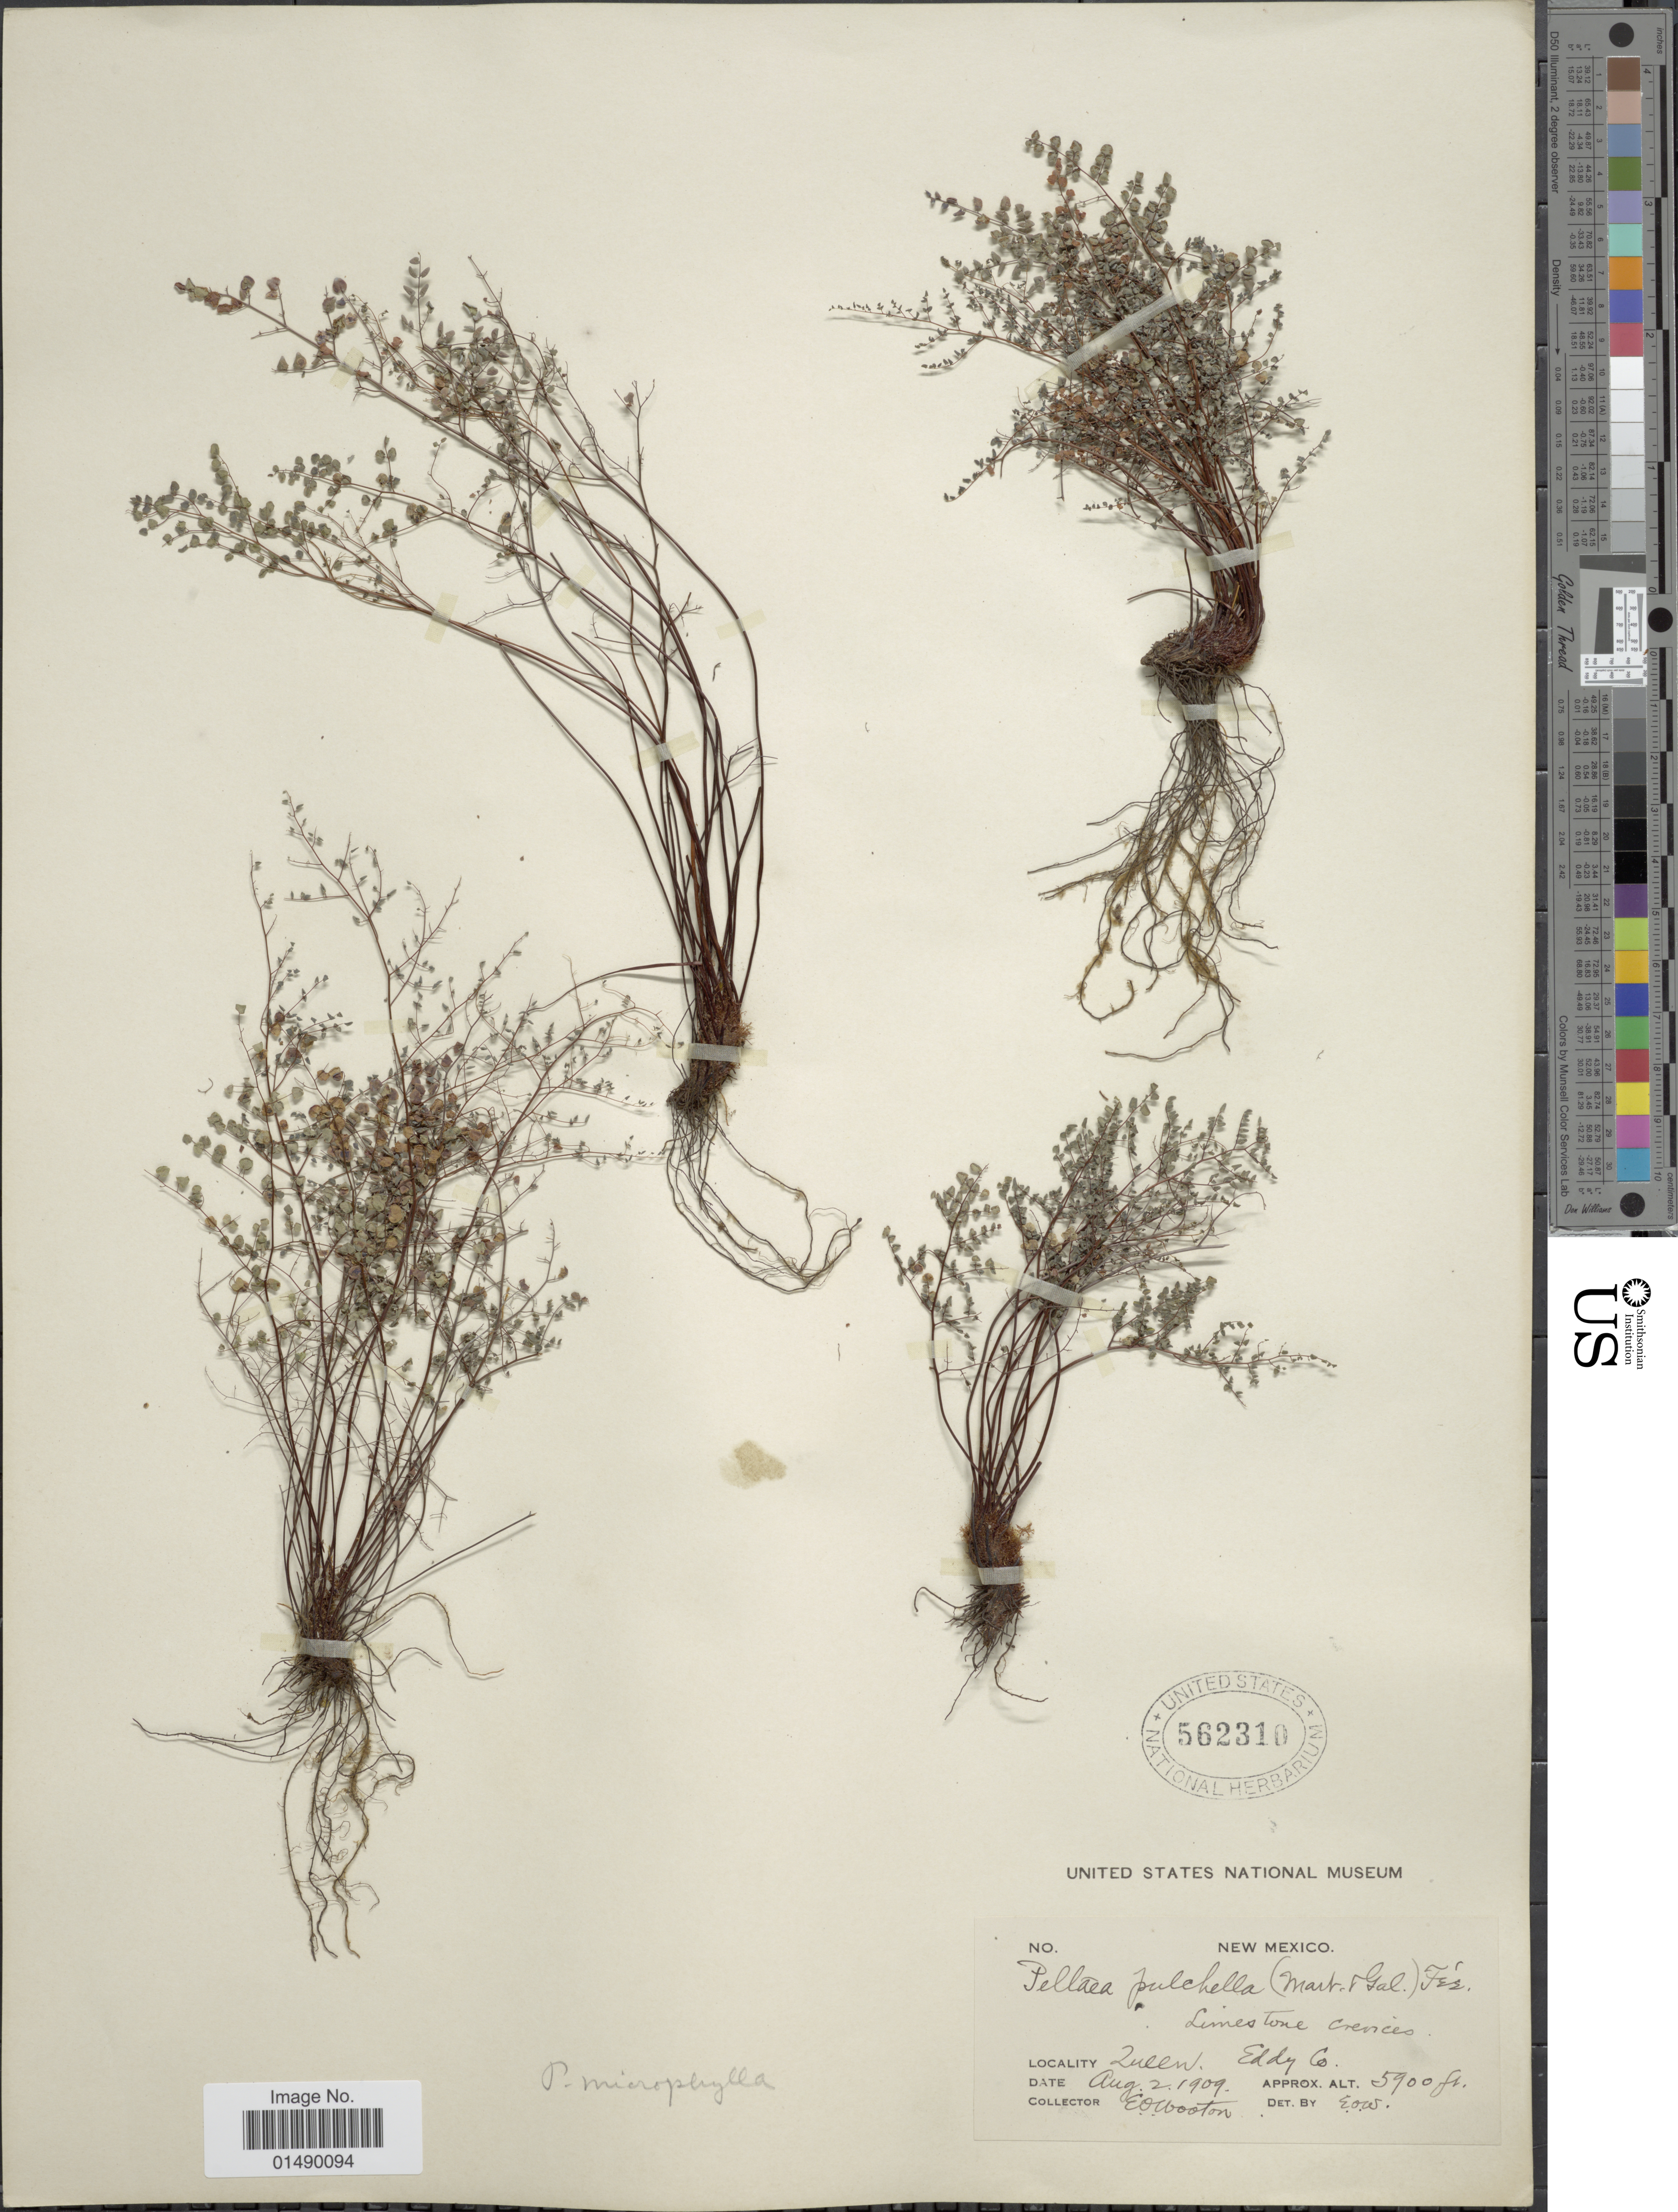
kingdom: Plantae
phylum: Tracheophyta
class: Polypodiopsida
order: Polypodiales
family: Pteridaceae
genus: Argyrochosma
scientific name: Argyrochosma microphylla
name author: (Mett. ex Kuhn) Windham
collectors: E. O. Wooton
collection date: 1909-08-02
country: United States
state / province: New Mexico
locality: New Mexico, Queen, Eddy Co.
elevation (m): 1798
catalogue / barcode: US 562310